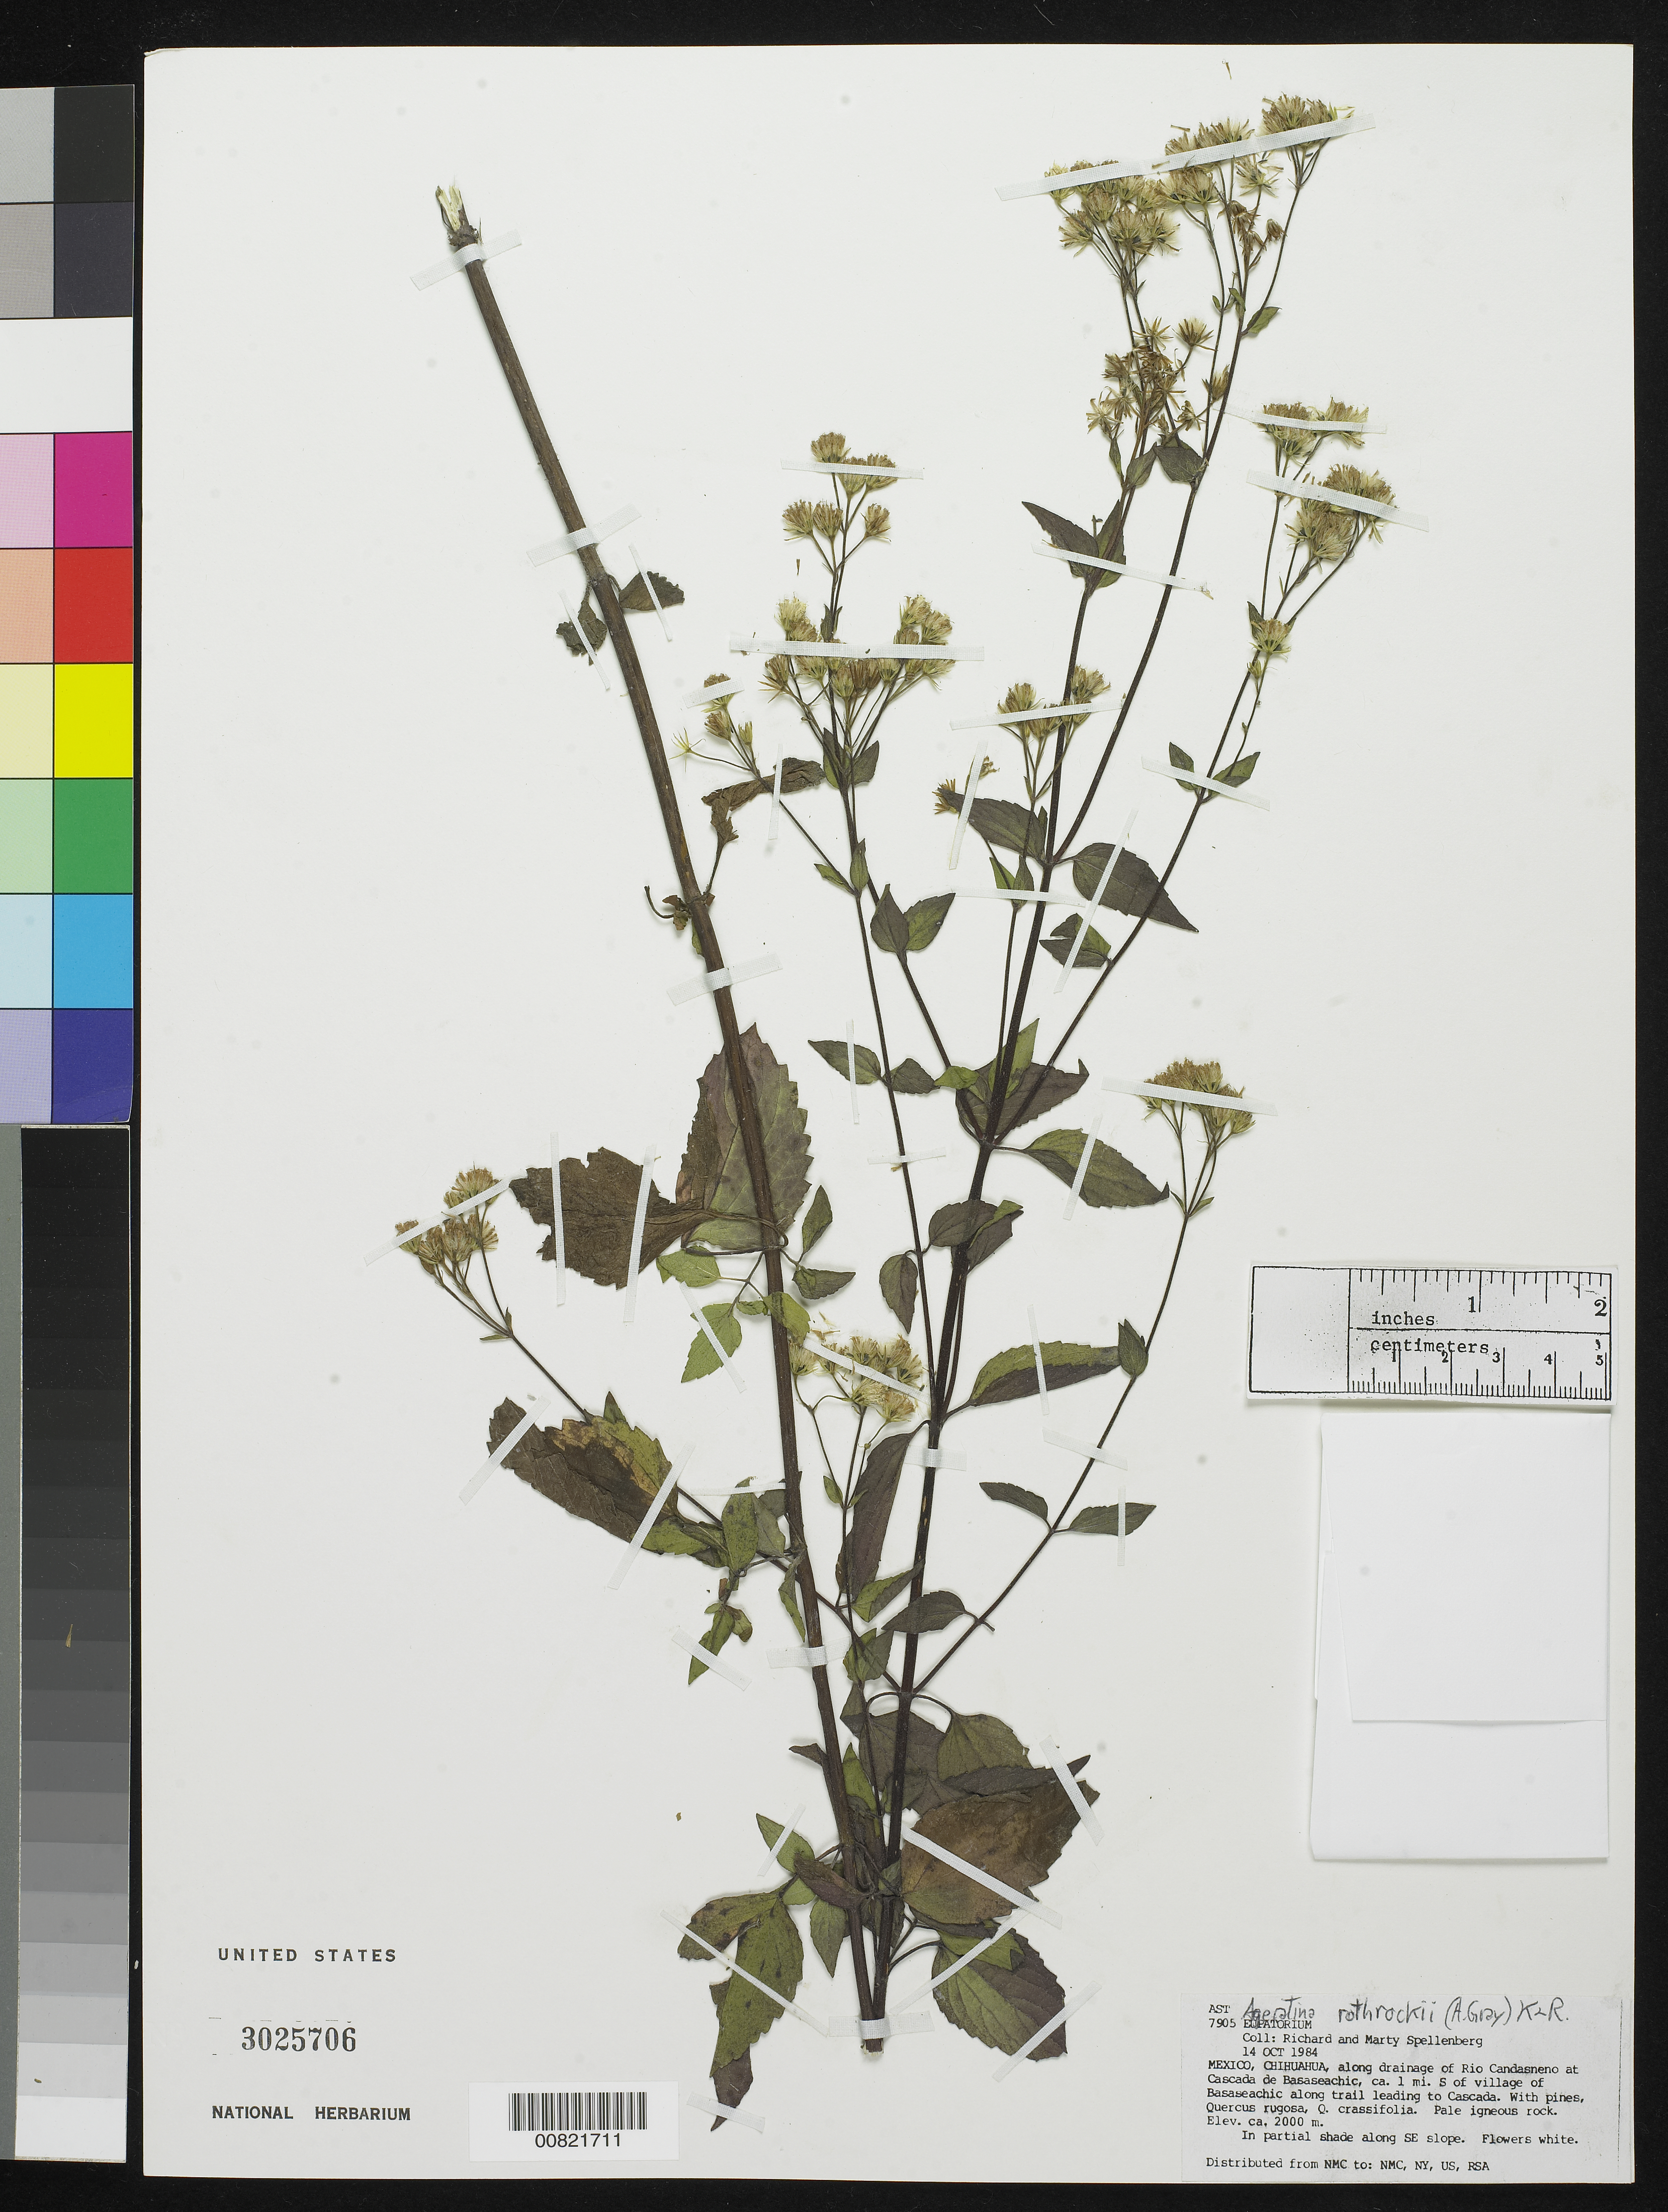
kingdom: Plantae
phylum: Tracheophyta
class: Magnoliopsida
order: Asterales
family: Asteraceae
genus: Ageratina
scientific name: Ageratina rothrockii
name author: (A. Gray) R.M. King & H. Rob.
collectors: R. W. Spellenberg & Spellenberg, M.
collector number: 7905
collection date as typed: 14 Oct 1984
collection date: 1984-10-14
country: Mexico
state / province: Chihuahua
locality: Along drainage of Rio Candasneno at Cascada de Basaseachic, ca. 1 mi. S of village of Basaseachic along trail leading to Cascada.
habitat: Pale igneous rock. With pines, Quercus rugosa, Q. crassifolia. In partial shade along SE slope.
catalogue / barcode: US 3025706